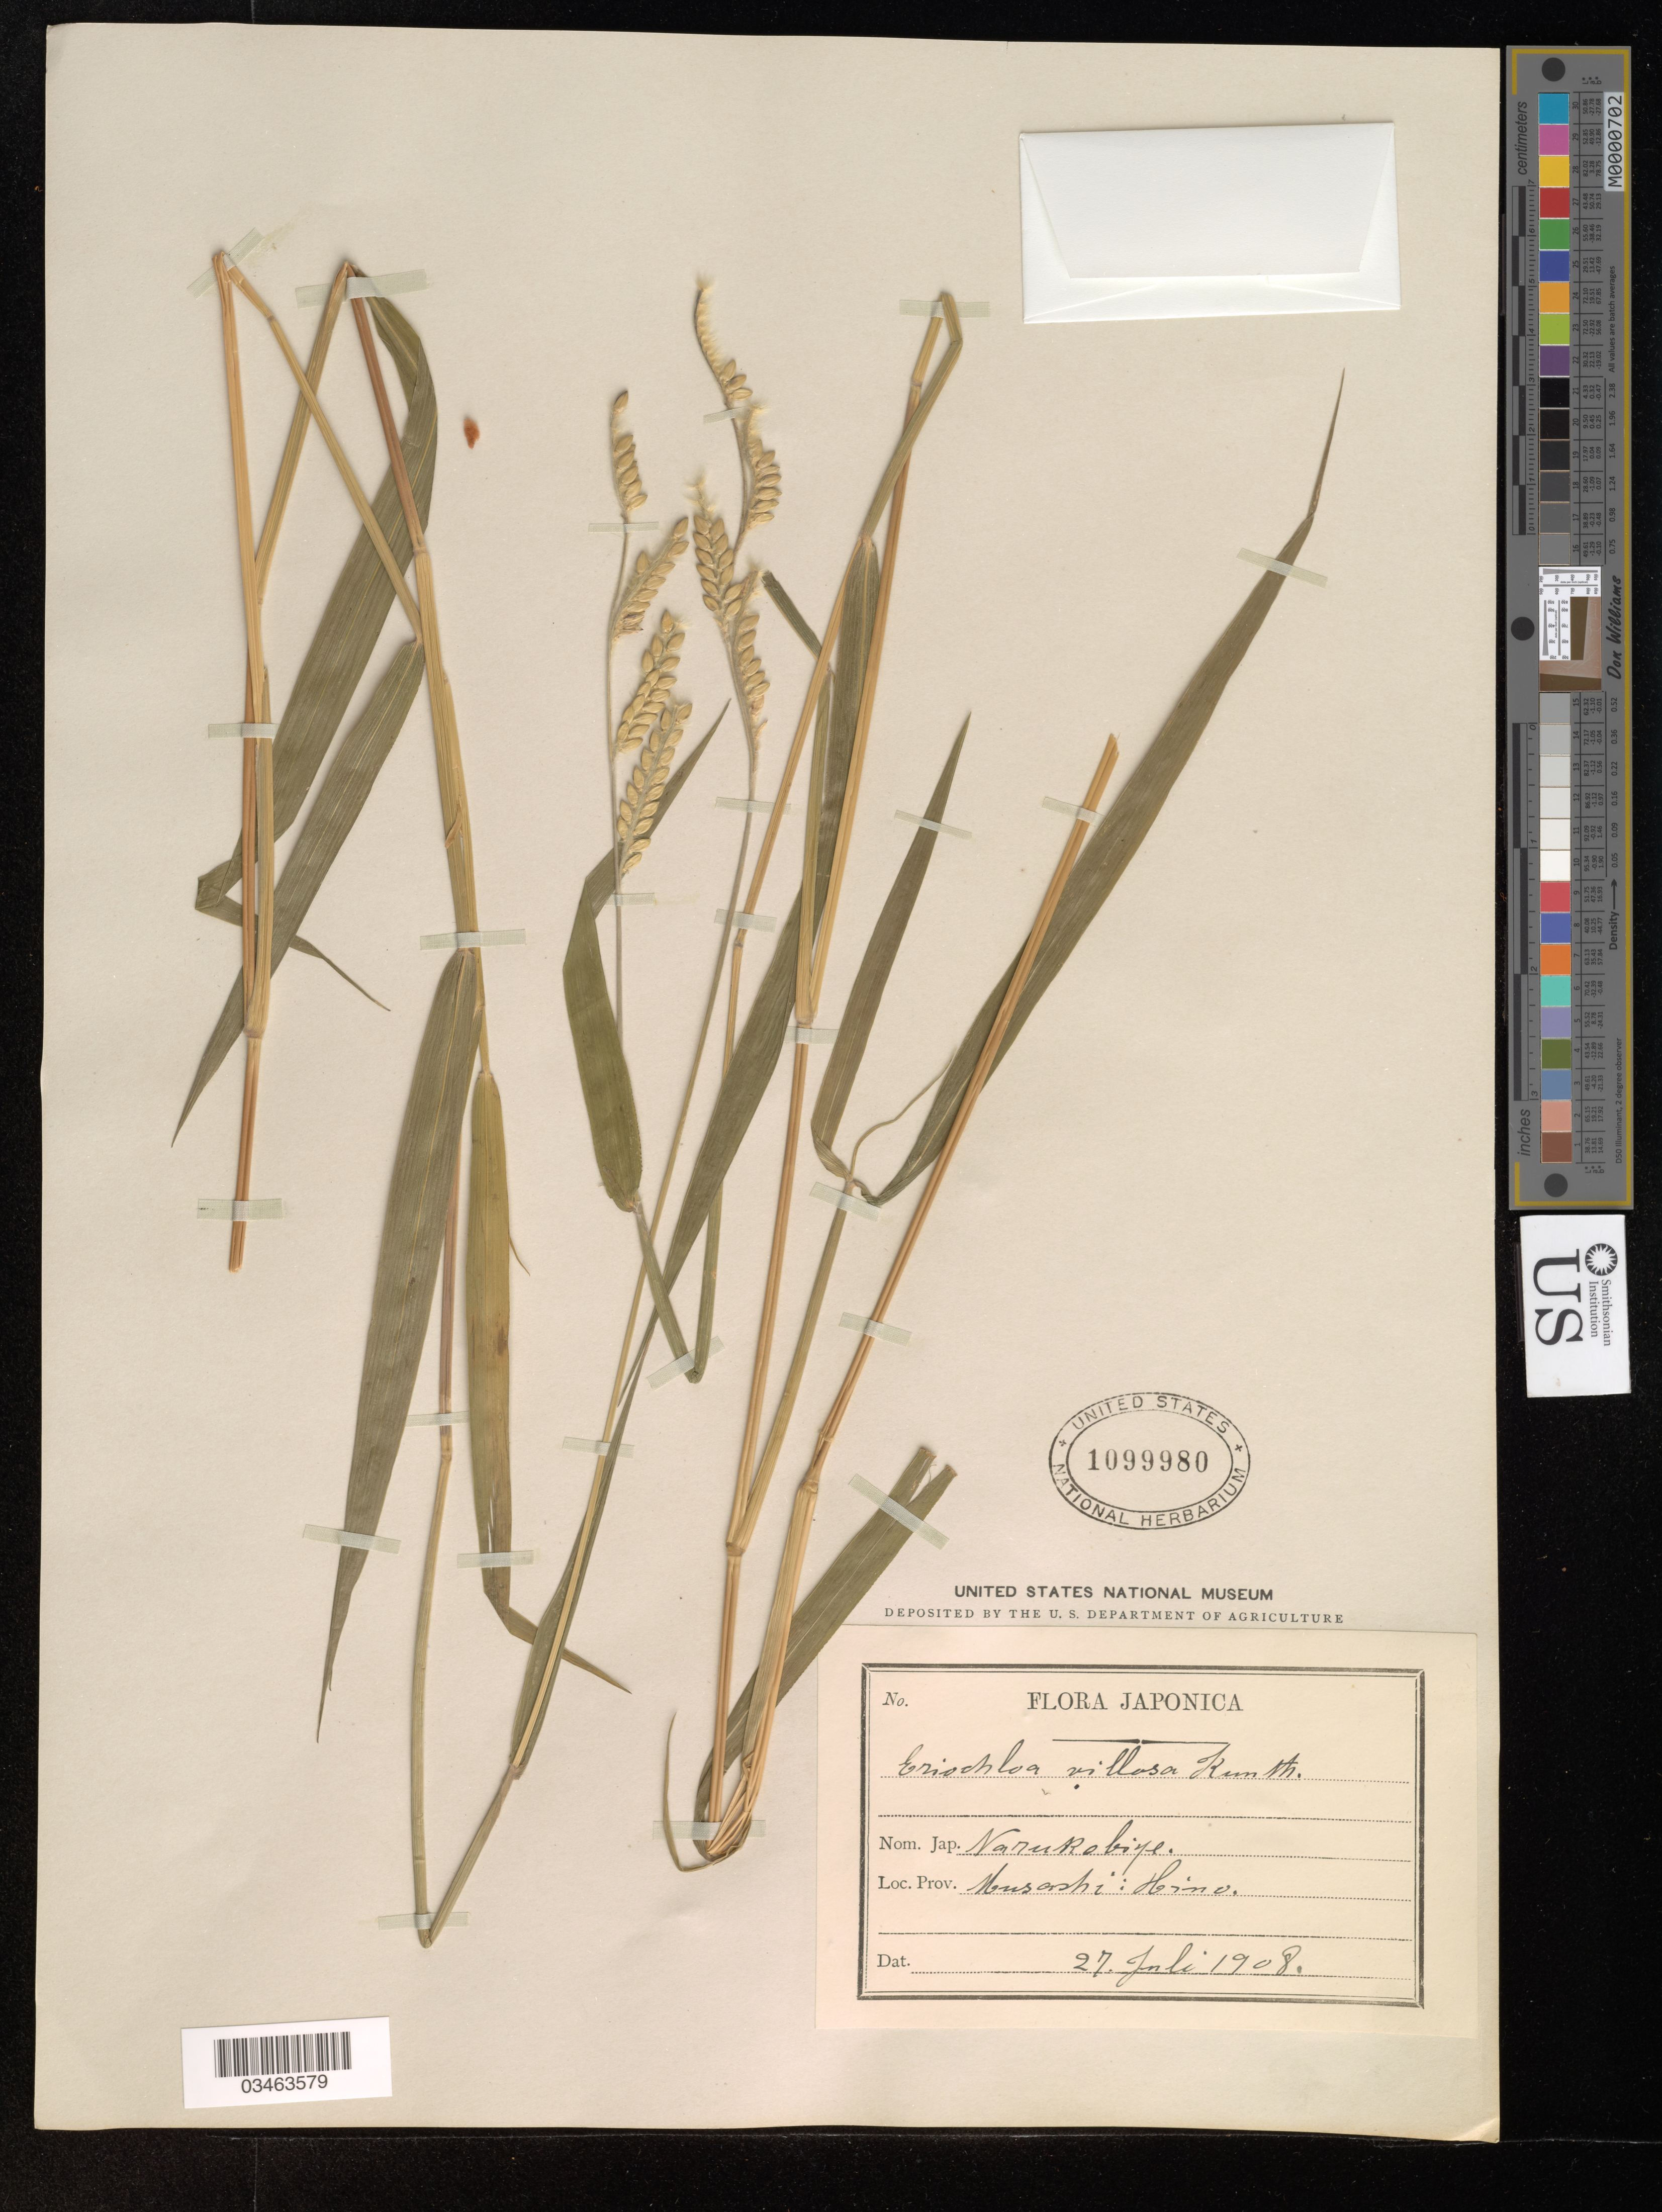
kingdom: Plantae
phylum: Tracheophyta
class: Liliopsida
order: Poales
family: Poaceae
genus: Eriochloa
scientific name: Eriochloa villosa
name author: (Thunb.) Kunth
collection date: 1908-07-27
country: Japan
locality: Musashi: Hino.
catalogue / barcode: US 1099980